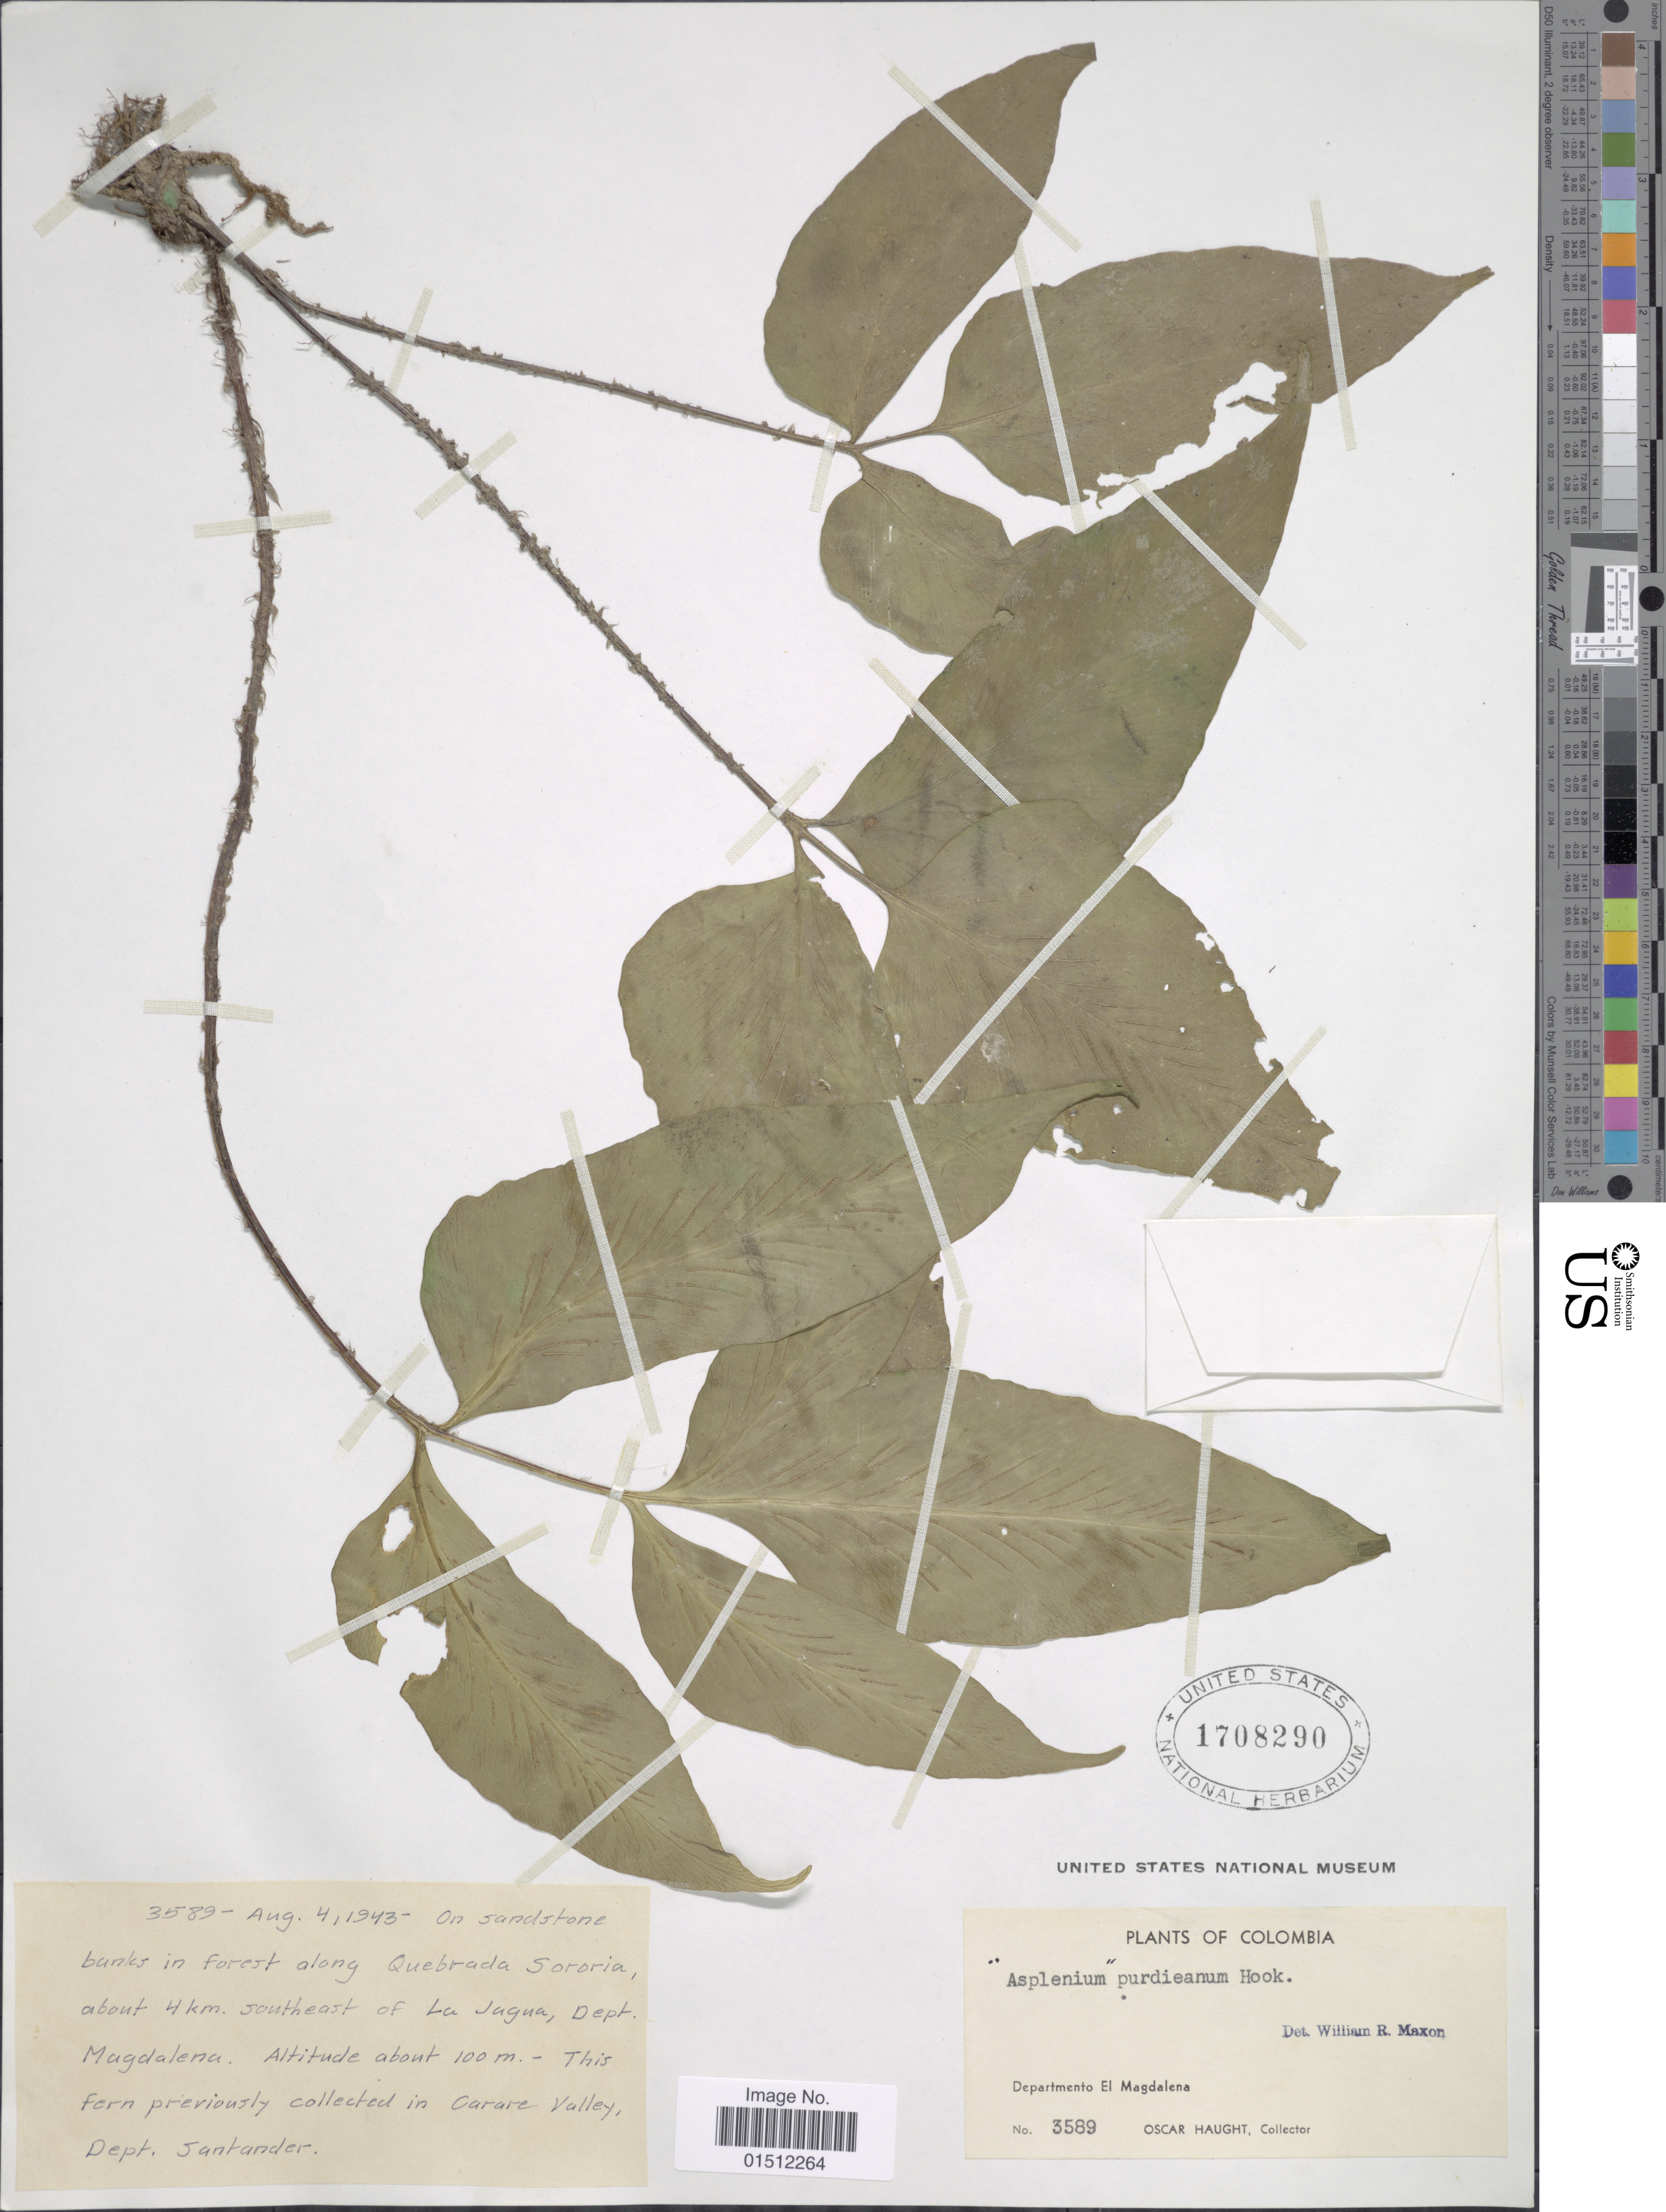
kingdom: Plantae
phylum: Tracheophyta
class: Polypodiopsida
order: Polypodiales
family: Aspleniaceae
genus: Asplenium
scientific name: Asplenium purdieanum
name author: Hook.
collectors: O. L. Haught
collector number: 3589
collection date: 1943-08-04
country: Colombia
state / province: Magdalena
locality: On sandstone banks in forest along Quebrada Sororia about 4 km. southeast of La Jagna, Dept. Magdalena.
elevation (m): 100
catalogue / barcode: US 1708290